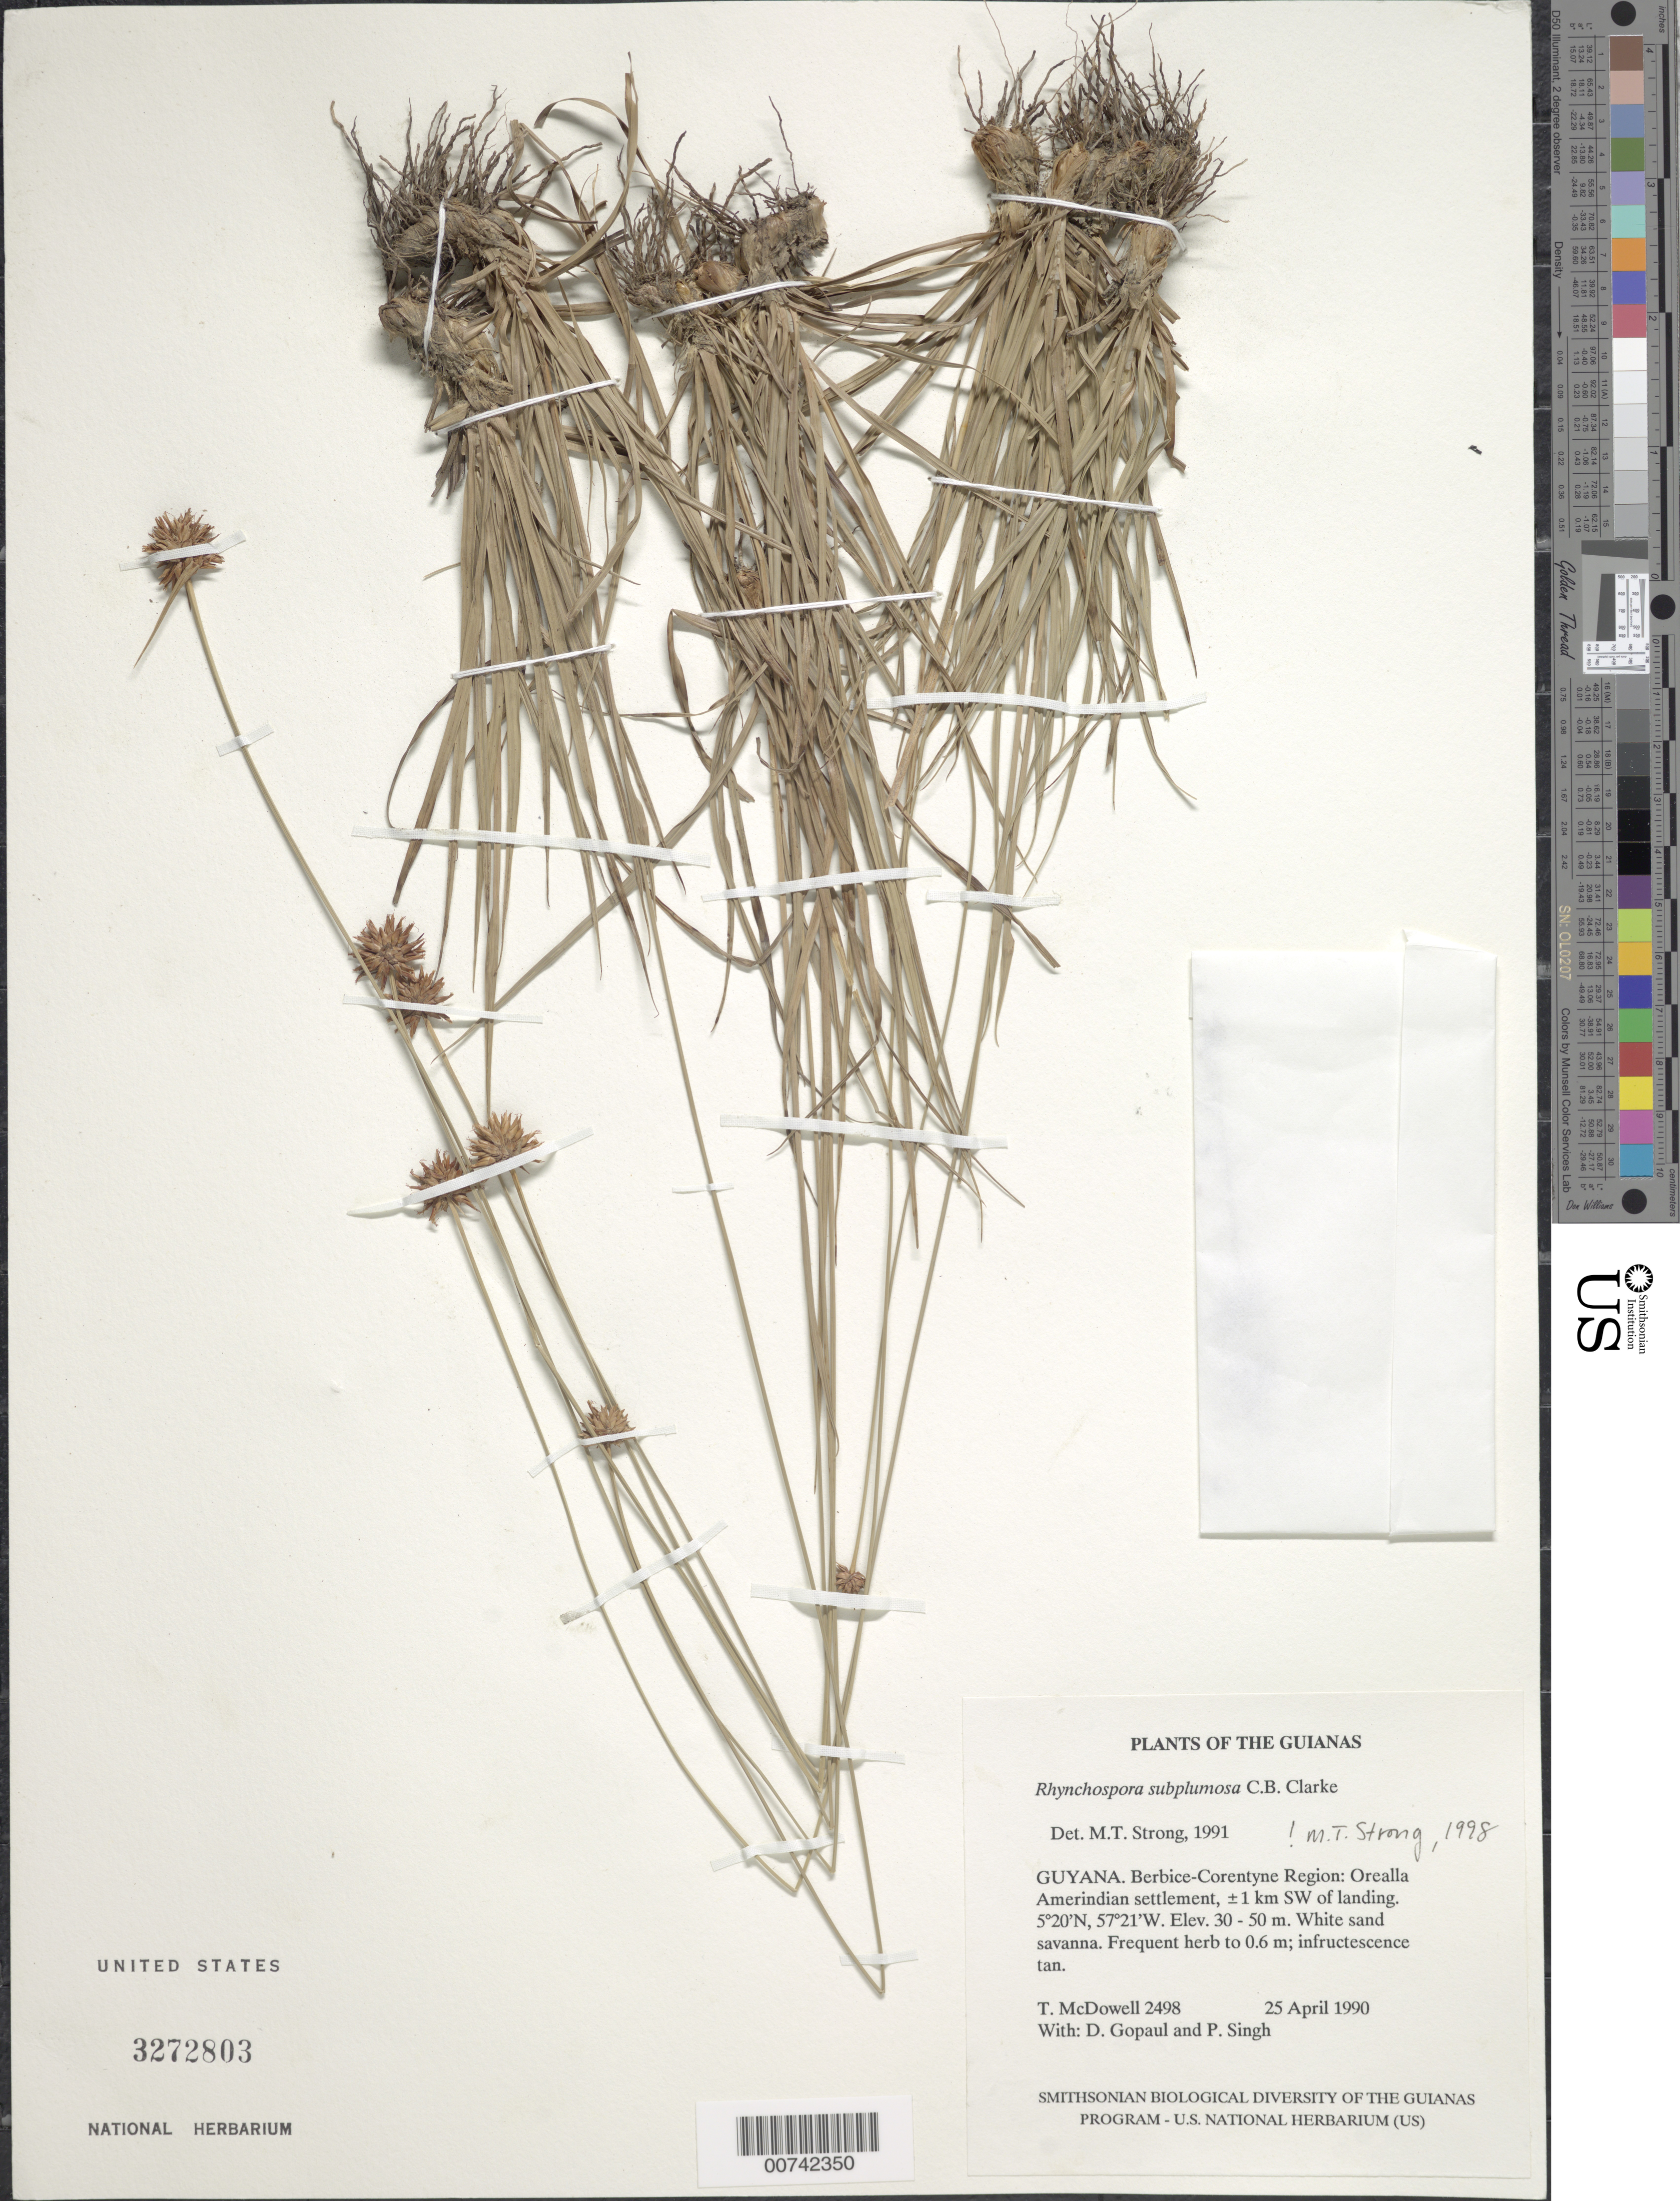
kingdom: Plantae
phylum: Tracheophyta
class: Liliopsida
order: Poales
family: Cyperaceae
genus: Rhynchospora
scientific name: Rhynchospora subplumosa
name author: C.B. Clarke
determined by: Alves, K.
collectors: T. McDowell, D. Gopaul & P. Singh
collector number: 2498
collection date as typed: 25 April 1990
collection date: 1990-04-25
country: Guyana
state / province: E. Berbice-Corentyne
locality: Orealla Amerindian settlement, ±1 km SW of landing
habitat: White sand savanna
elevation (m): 30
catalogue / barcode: US 3272803